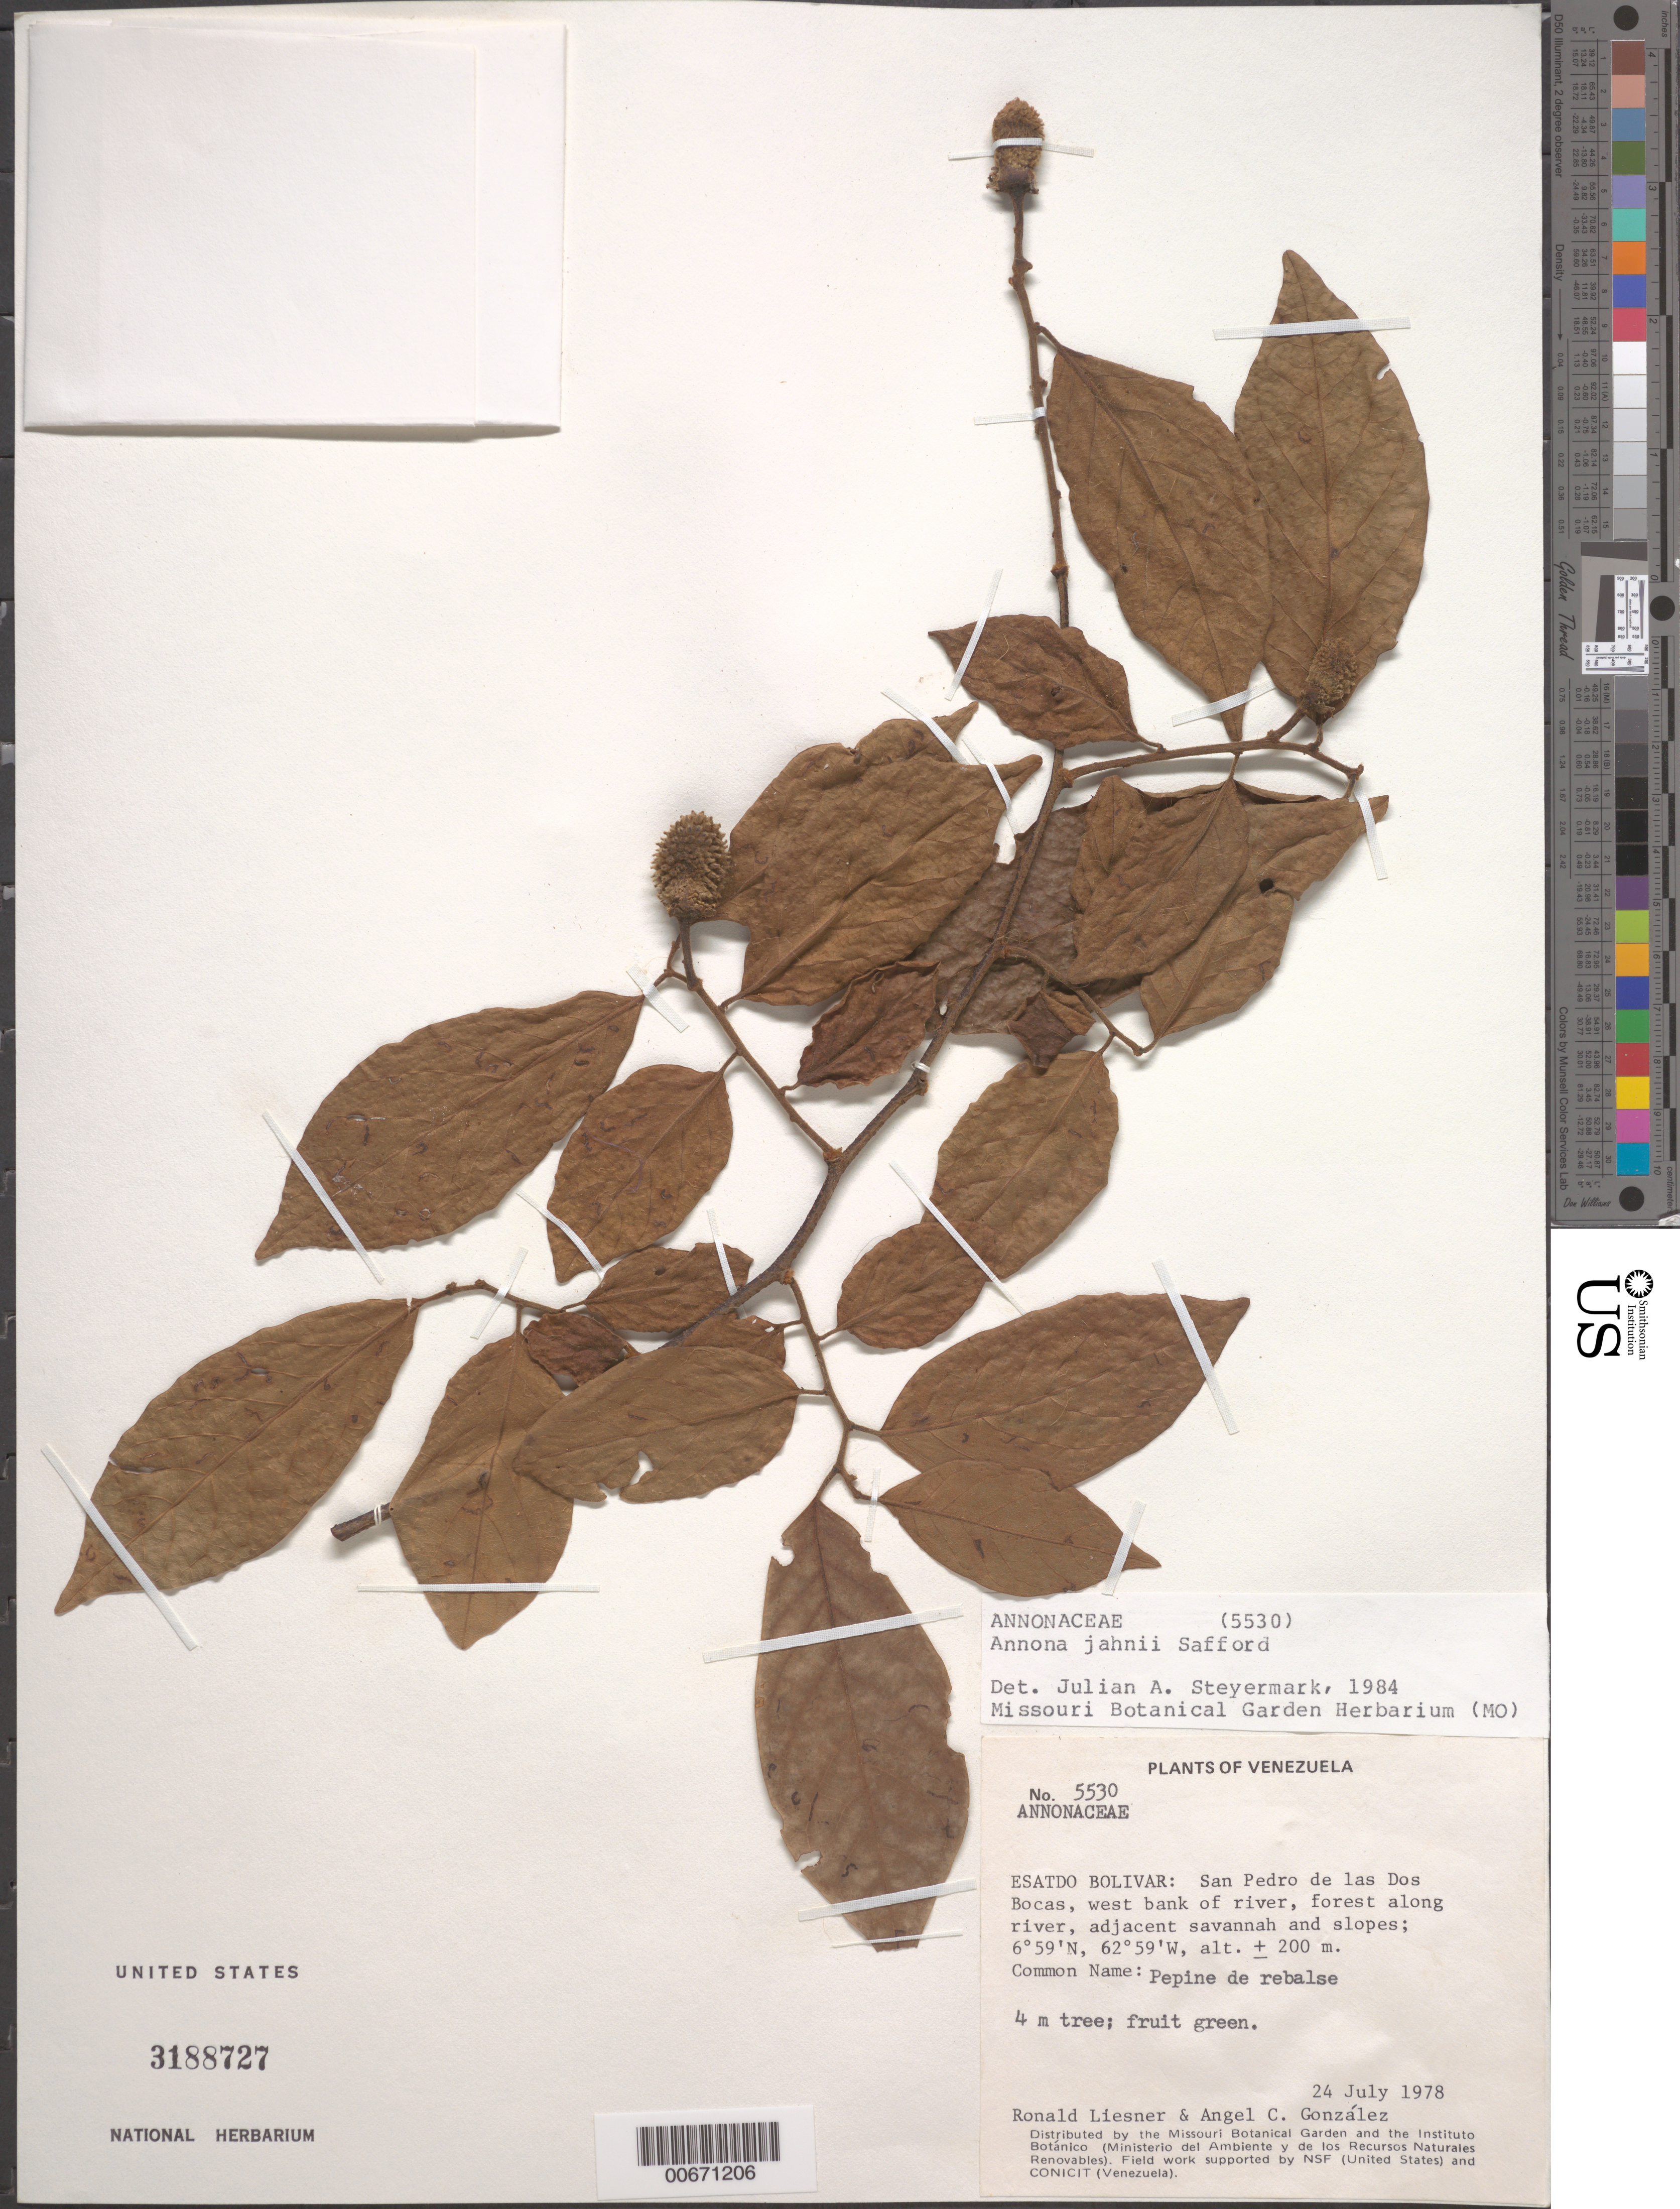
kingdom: Plantae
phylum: Tracheophyta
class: Magnoliopsida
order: Magnoliales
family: Annonaceae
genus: Annona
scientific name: Annona jahnii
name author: Saff.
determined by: Steyermark, Julian A., (VEN)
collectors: R. L. Liesner & A. C. González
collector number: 5530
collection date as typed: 24-Jul-78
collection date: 1978-07-24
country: Venezuela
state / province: Bolívar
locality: San Pedro de las Dos Bocas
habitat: Forest along river, adjacent savanna, slopes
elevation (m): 200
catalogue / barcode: US 3188727